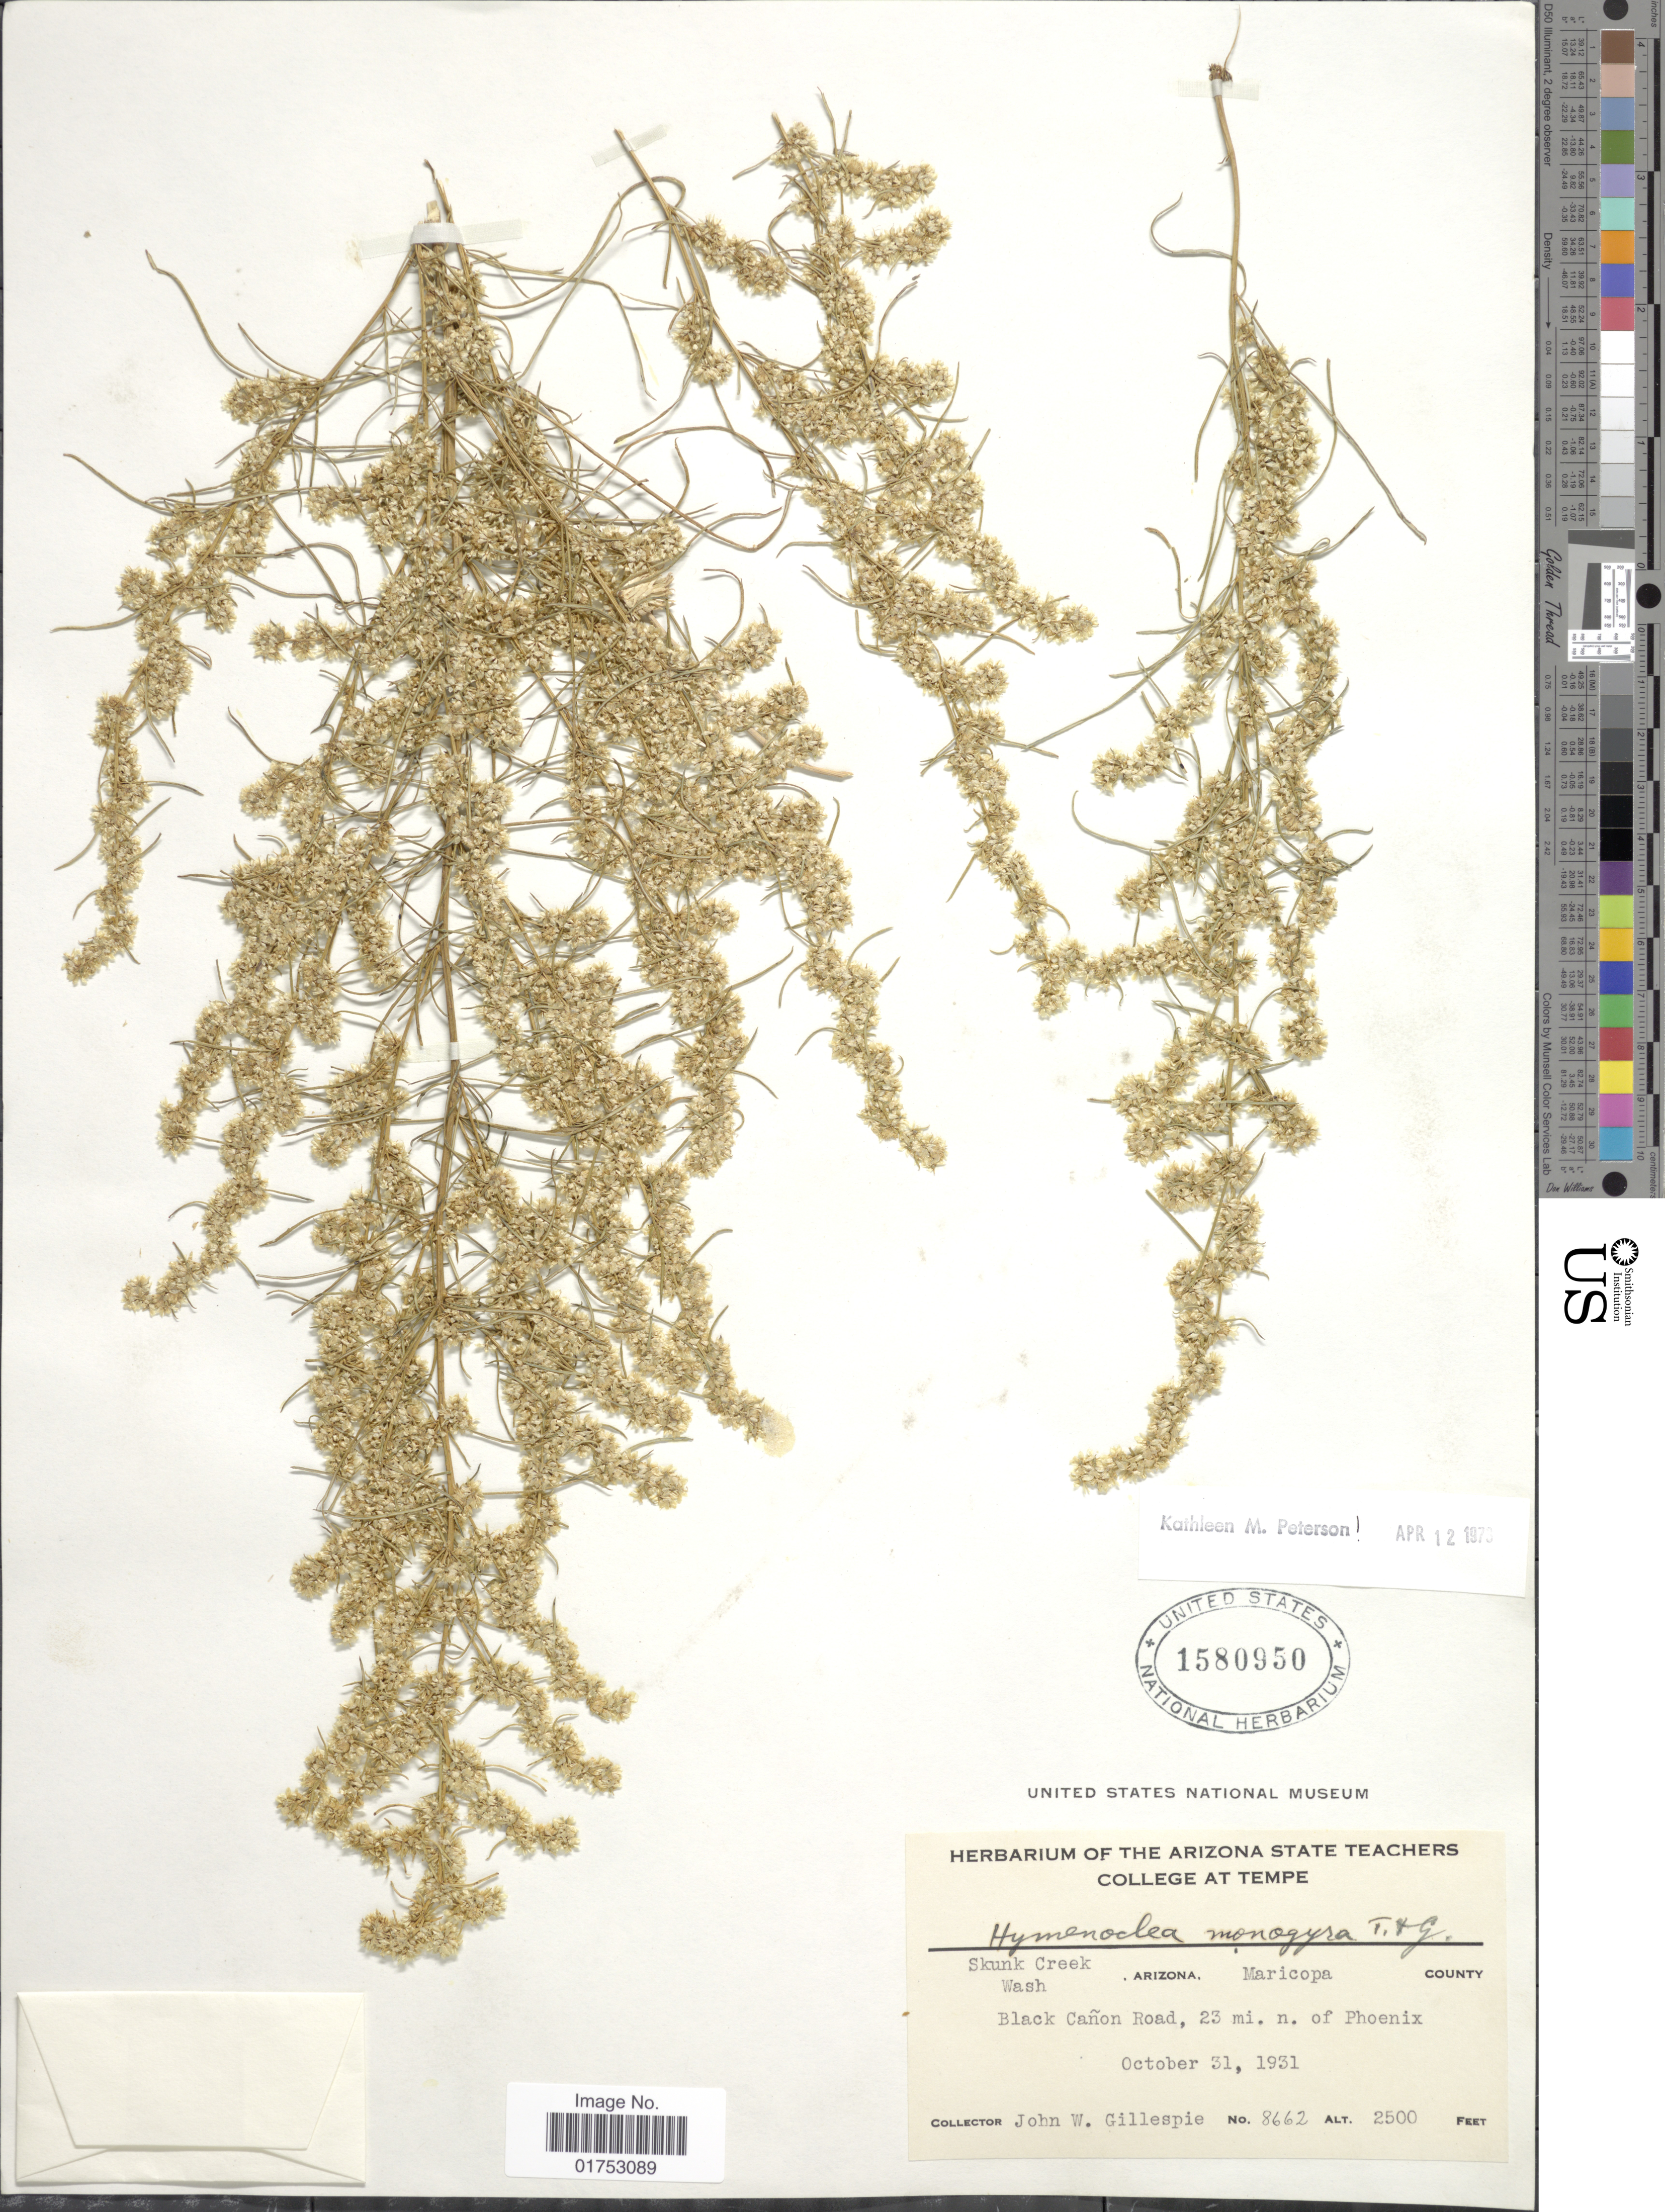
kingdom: Plantae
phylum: Tracheophyta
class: Magnoliopsida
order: Asterales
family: Asteraceae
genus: Hymenoclea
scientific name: Hymenoclea monogyra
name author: Torr. & A. Gray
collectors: J. W. Gillespie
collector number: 8662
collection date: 1931-10-31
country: United States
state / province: Arizona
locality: Skunk Creek, Maricopa County, Black Canon Road, 23 mi n. of Phoenix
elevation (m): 762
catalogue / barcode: US 1580950